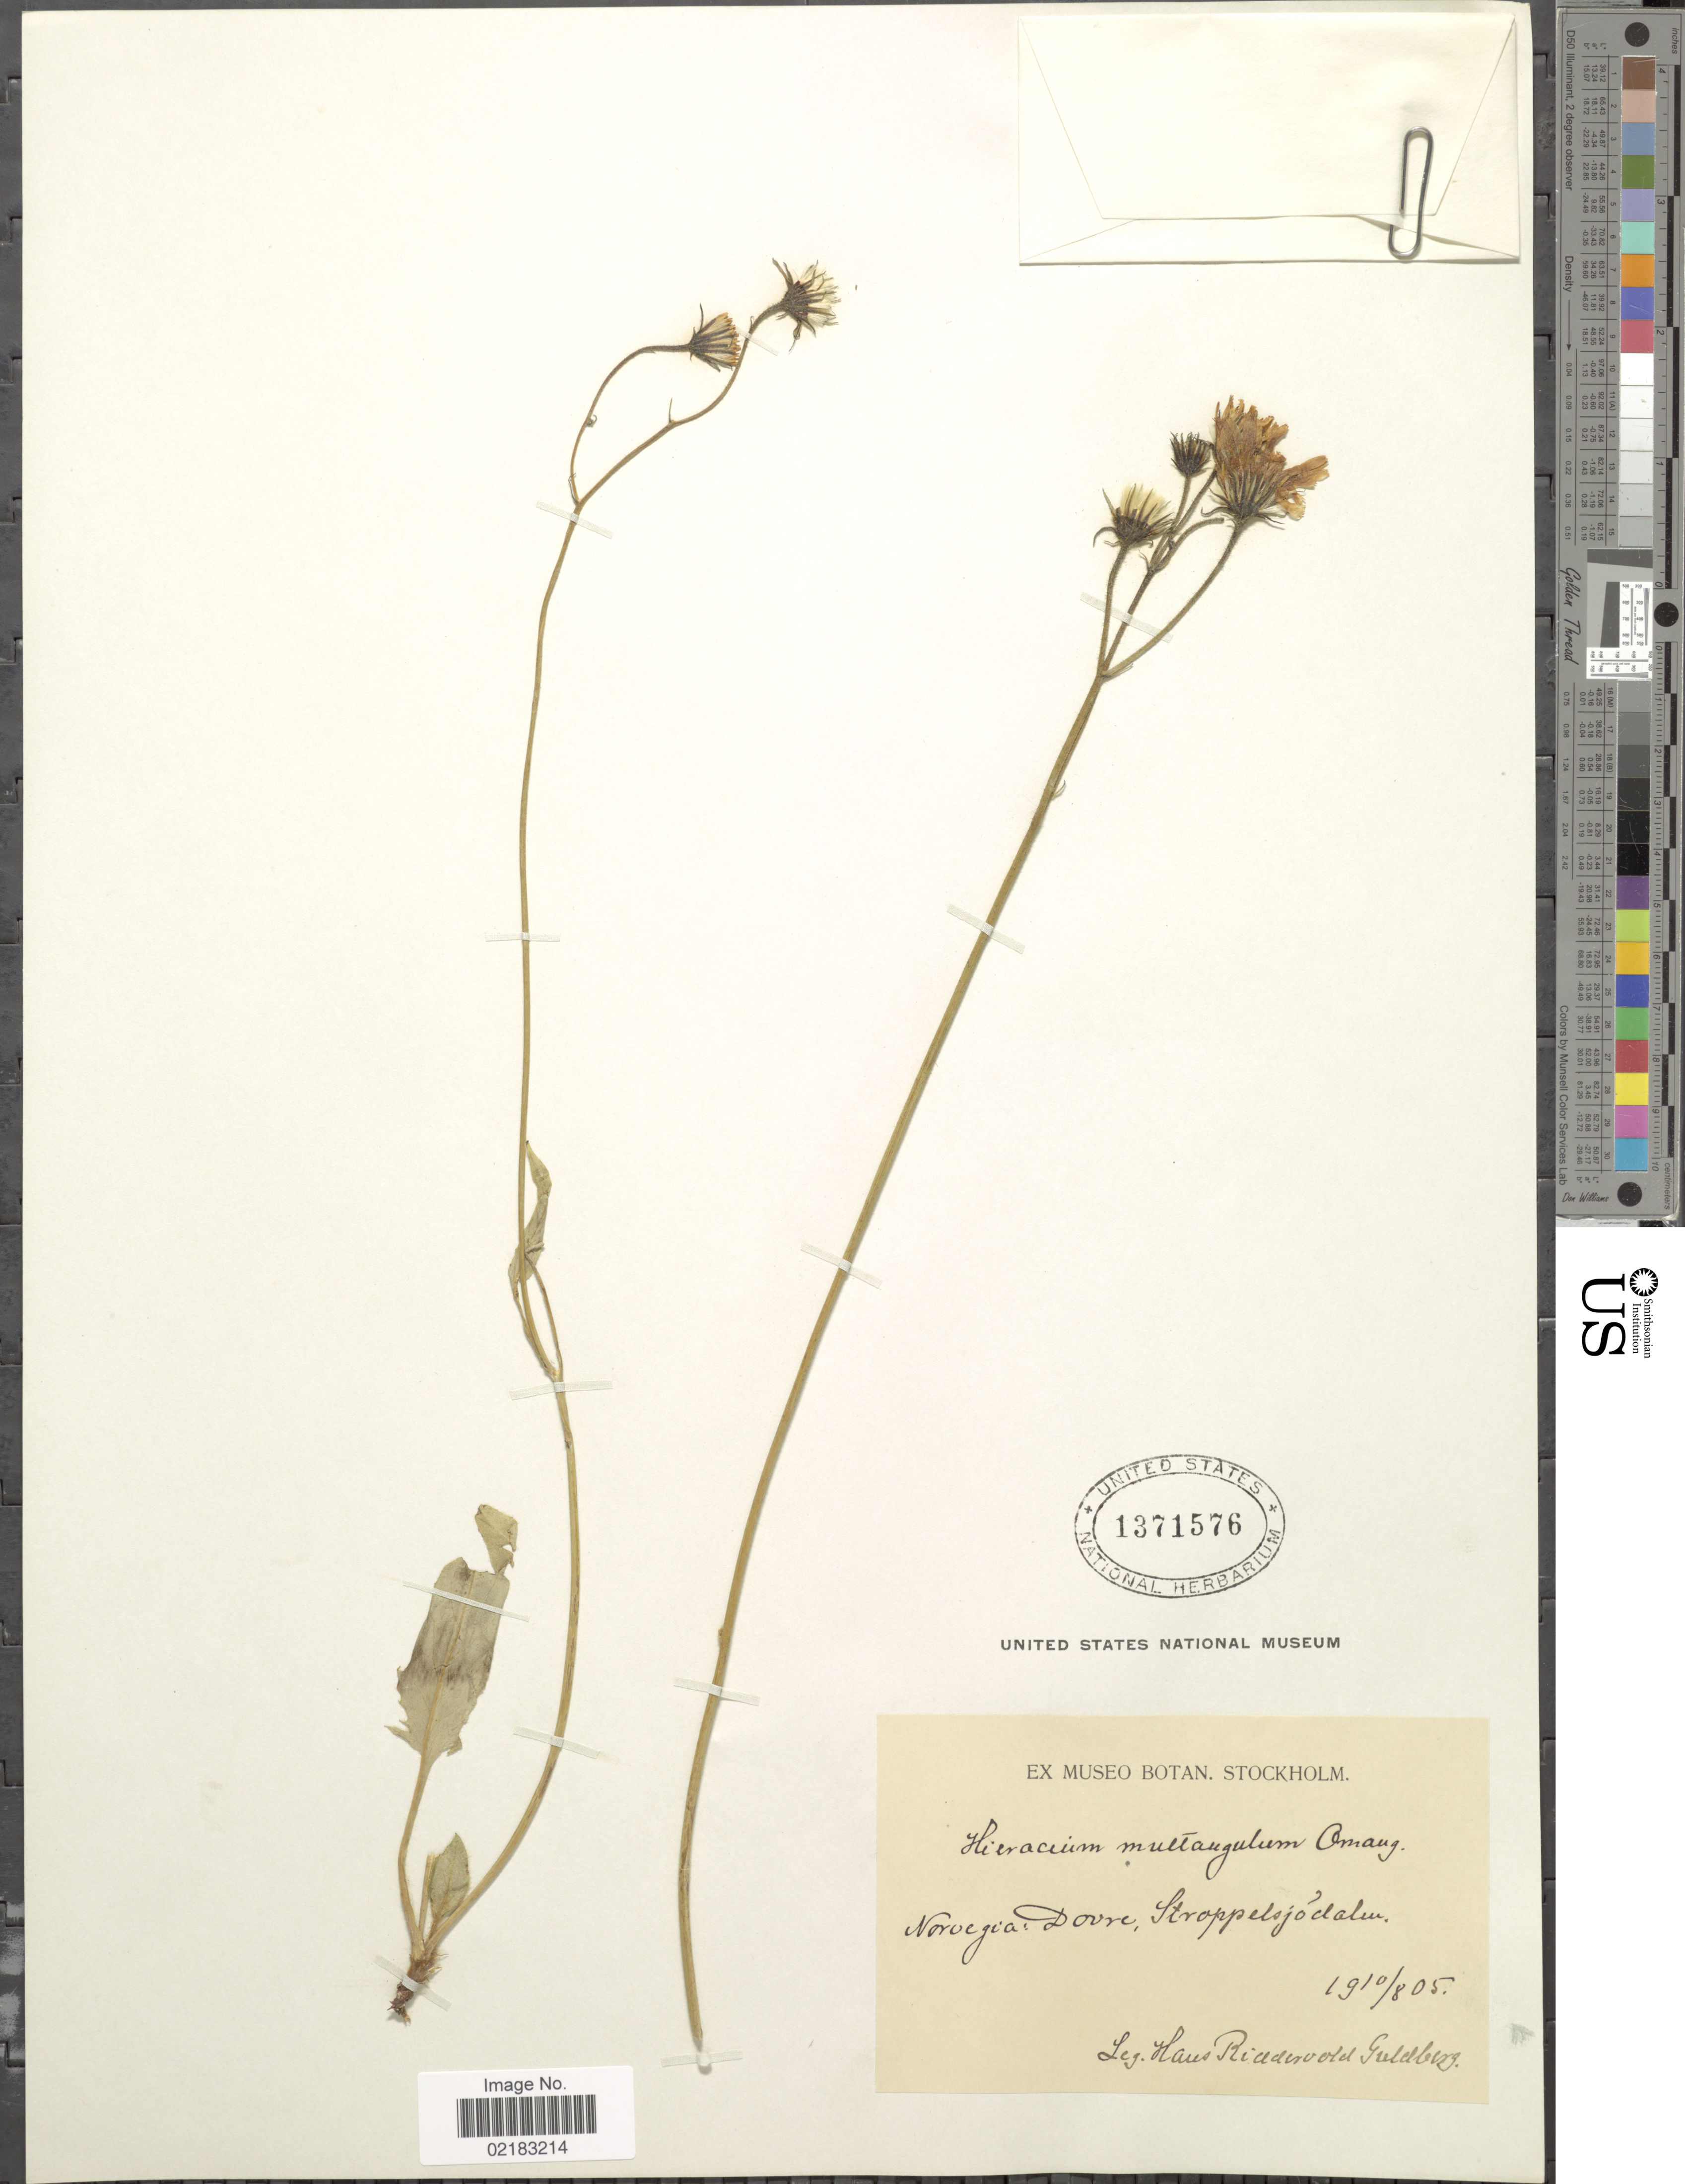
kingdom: Plantae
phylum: Tracheophyta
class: Magnoliopsida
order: Asterales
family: Asteraceae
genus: Hieracium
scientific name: Hieracium multangulum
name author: Omang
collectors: H. Guldberg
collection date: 1905-08-10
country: Norway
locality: Norvegia: Dovre, Stroppelsjodalen.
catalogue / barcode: US 1371576